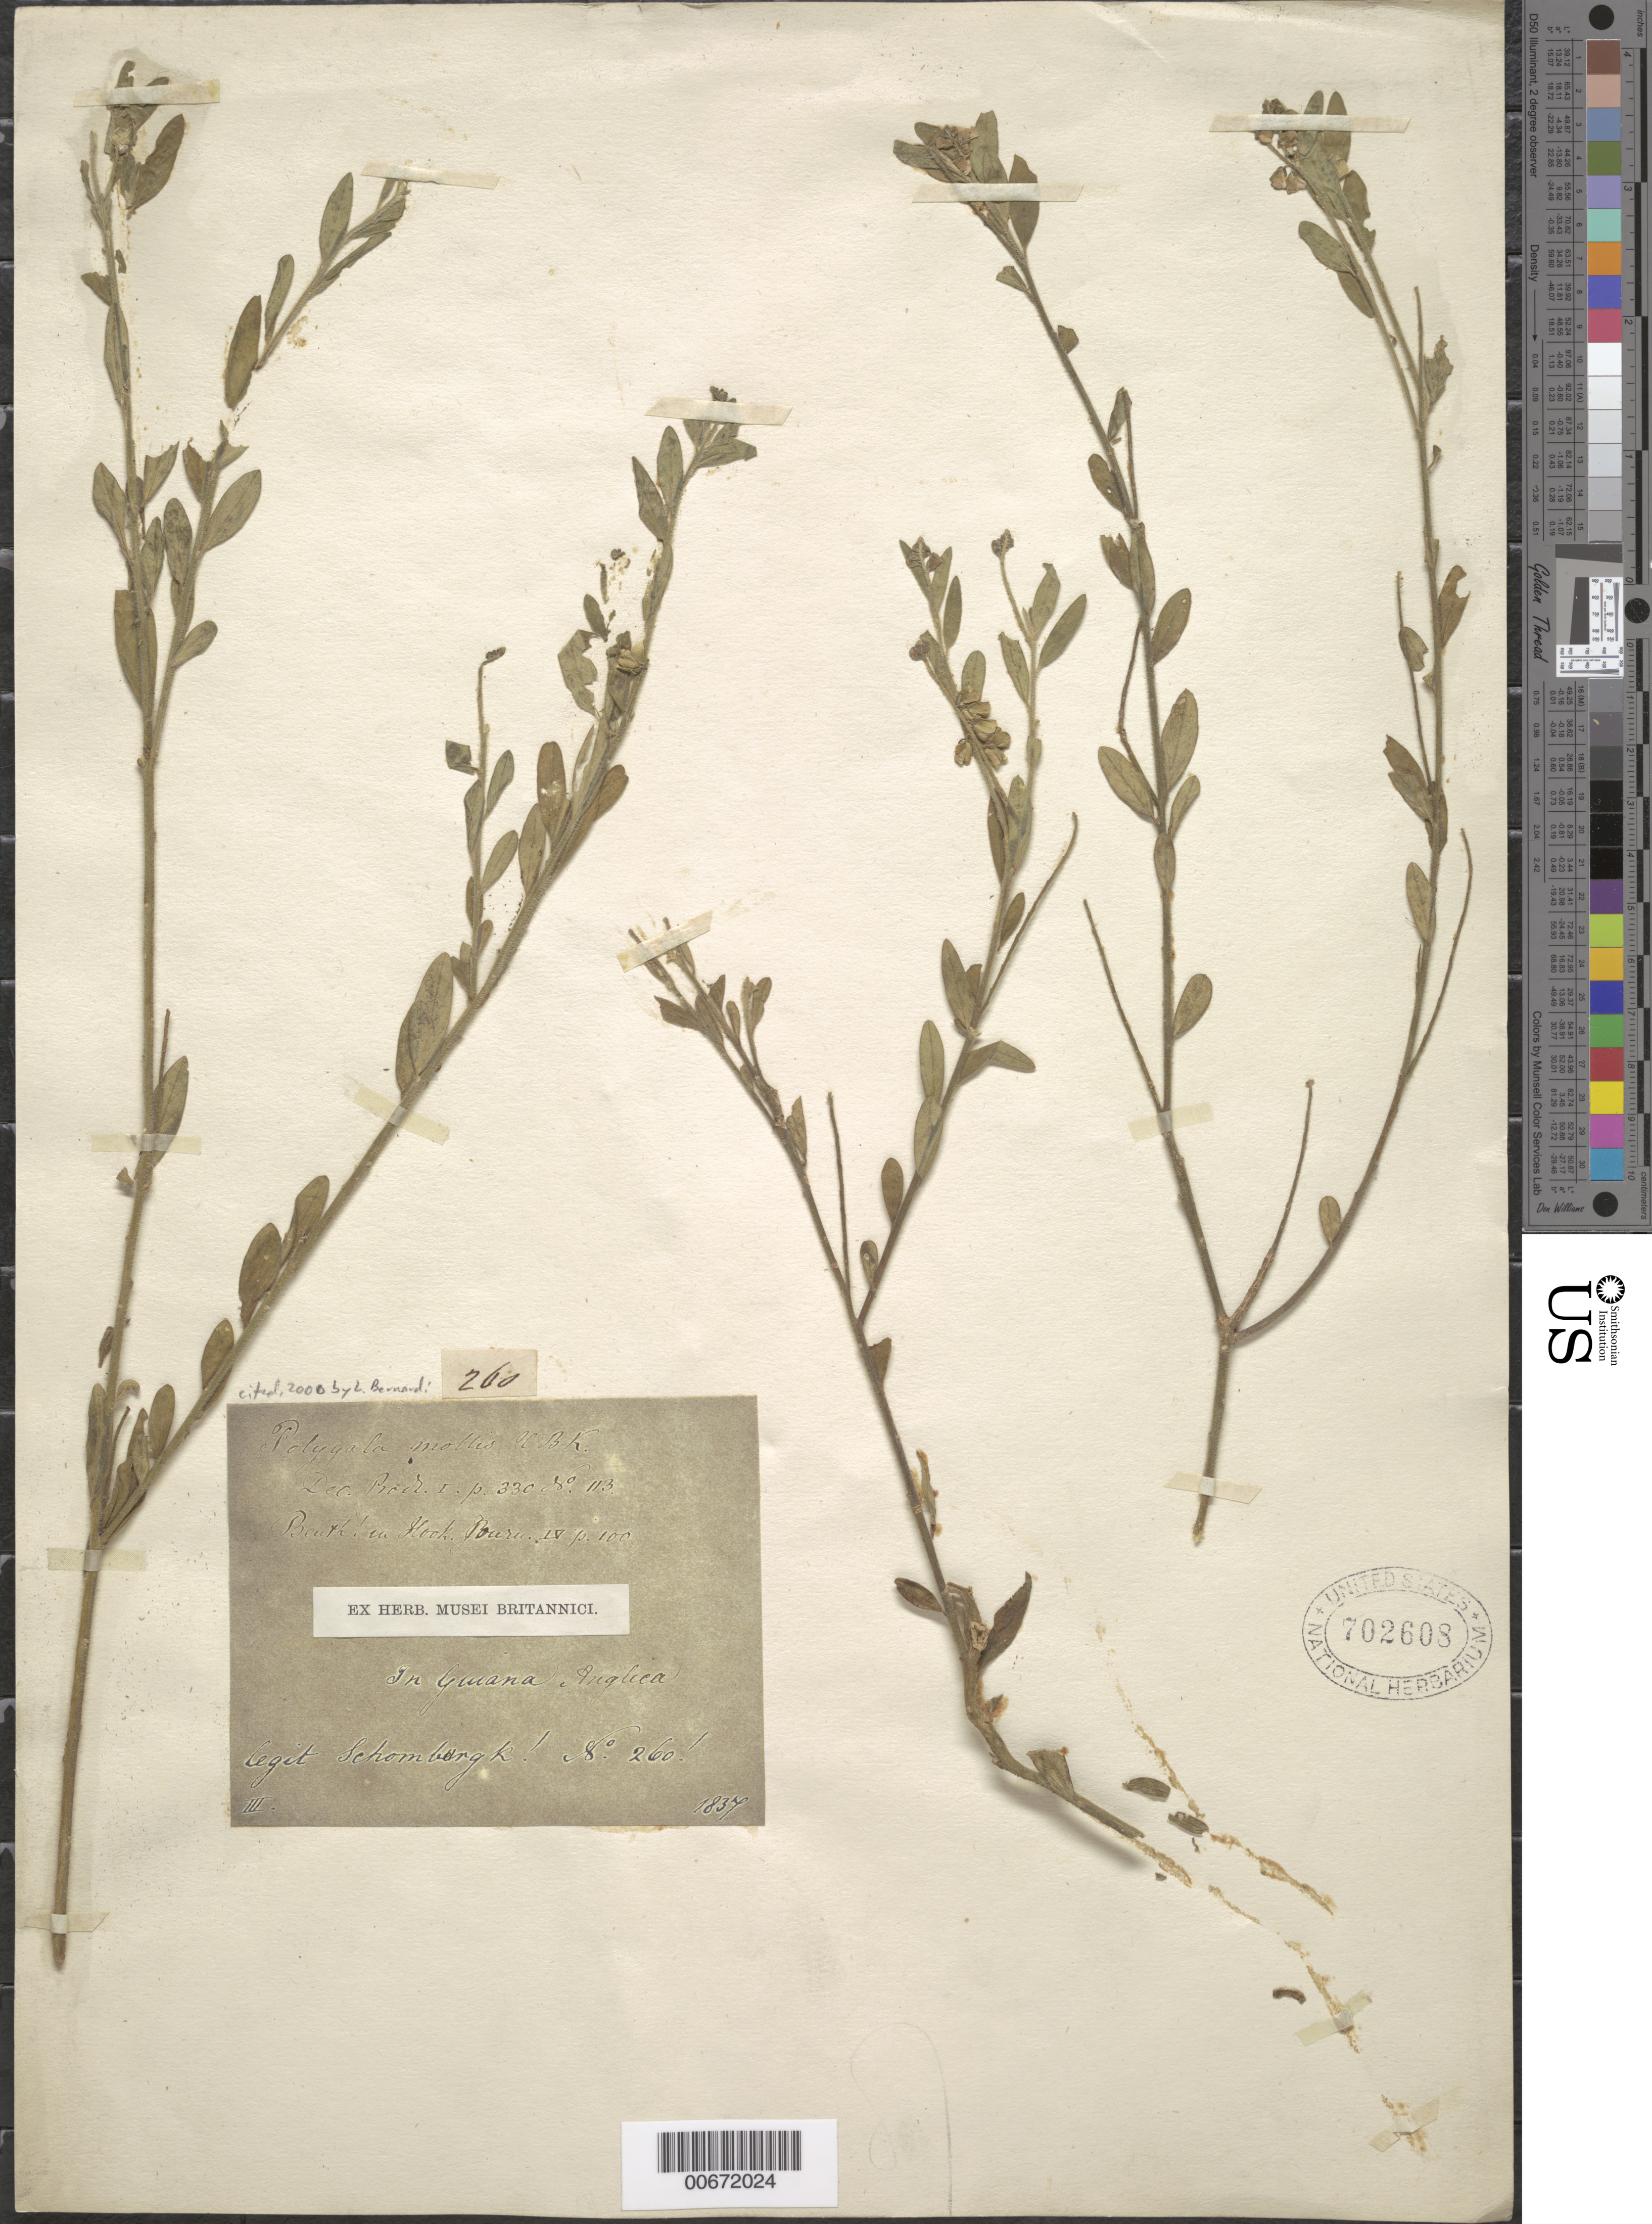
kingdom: Plantae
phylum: Tracheophyta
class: Magnoliopsida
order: Fabales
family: Polygalaceae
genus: Asemeia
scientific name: Asemeia martiana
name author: (A.W. Benn.) J.F.B. Pastore & J.R. Abbott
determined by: Strong, Mark T., (BOT), Smithsonian Institution - National Museum of Natural History (UNITED STATES)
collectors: R. H. Schomburgk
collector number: I 260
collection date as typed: March 1837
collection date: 1837-03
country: Guyana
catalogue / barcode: US 702608